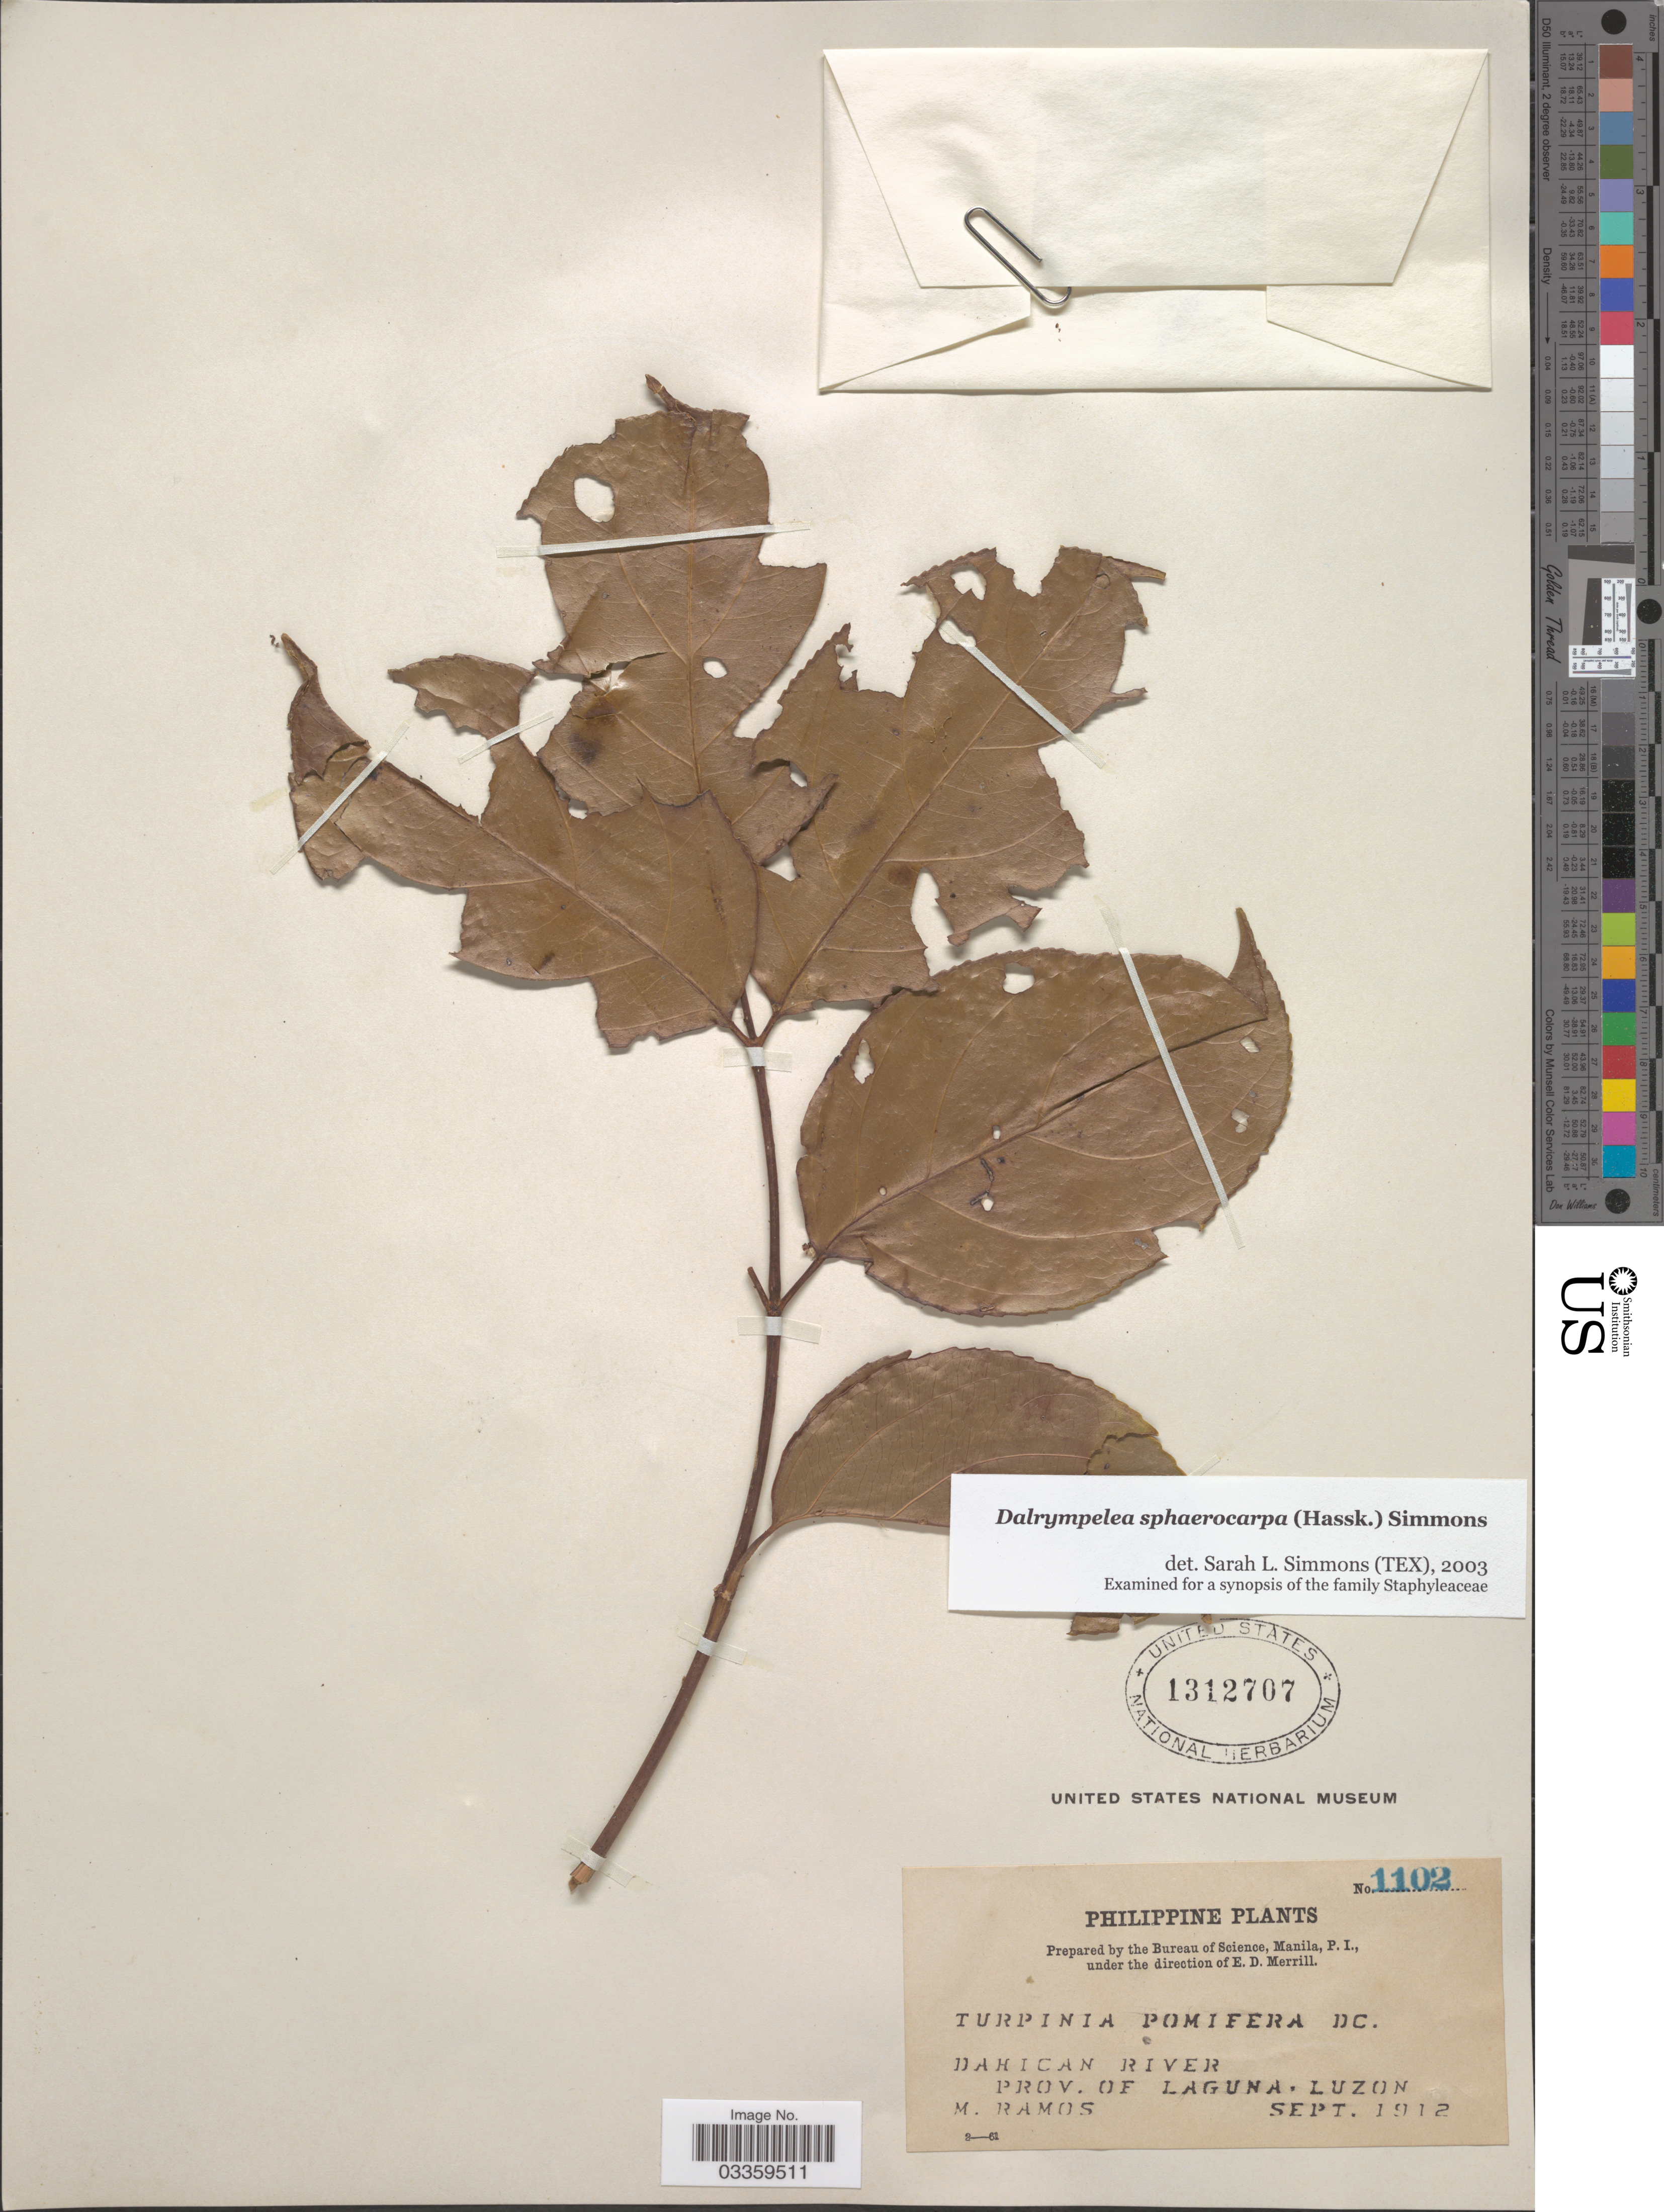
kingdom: Plantae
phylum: Tracheophyta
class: Magnoliopsida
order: Crossosomatales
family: Staphyleaceae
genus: Dalrympelea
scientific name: Dalrympelea sphaerocarpa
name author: (Hassk.) Nor-Ezzaw.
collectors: M. Ramos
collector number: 1102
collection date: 1912-09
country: Philippines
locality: Dahican River. Prov. of Laguna. Luzon.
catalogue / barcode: US 1312707